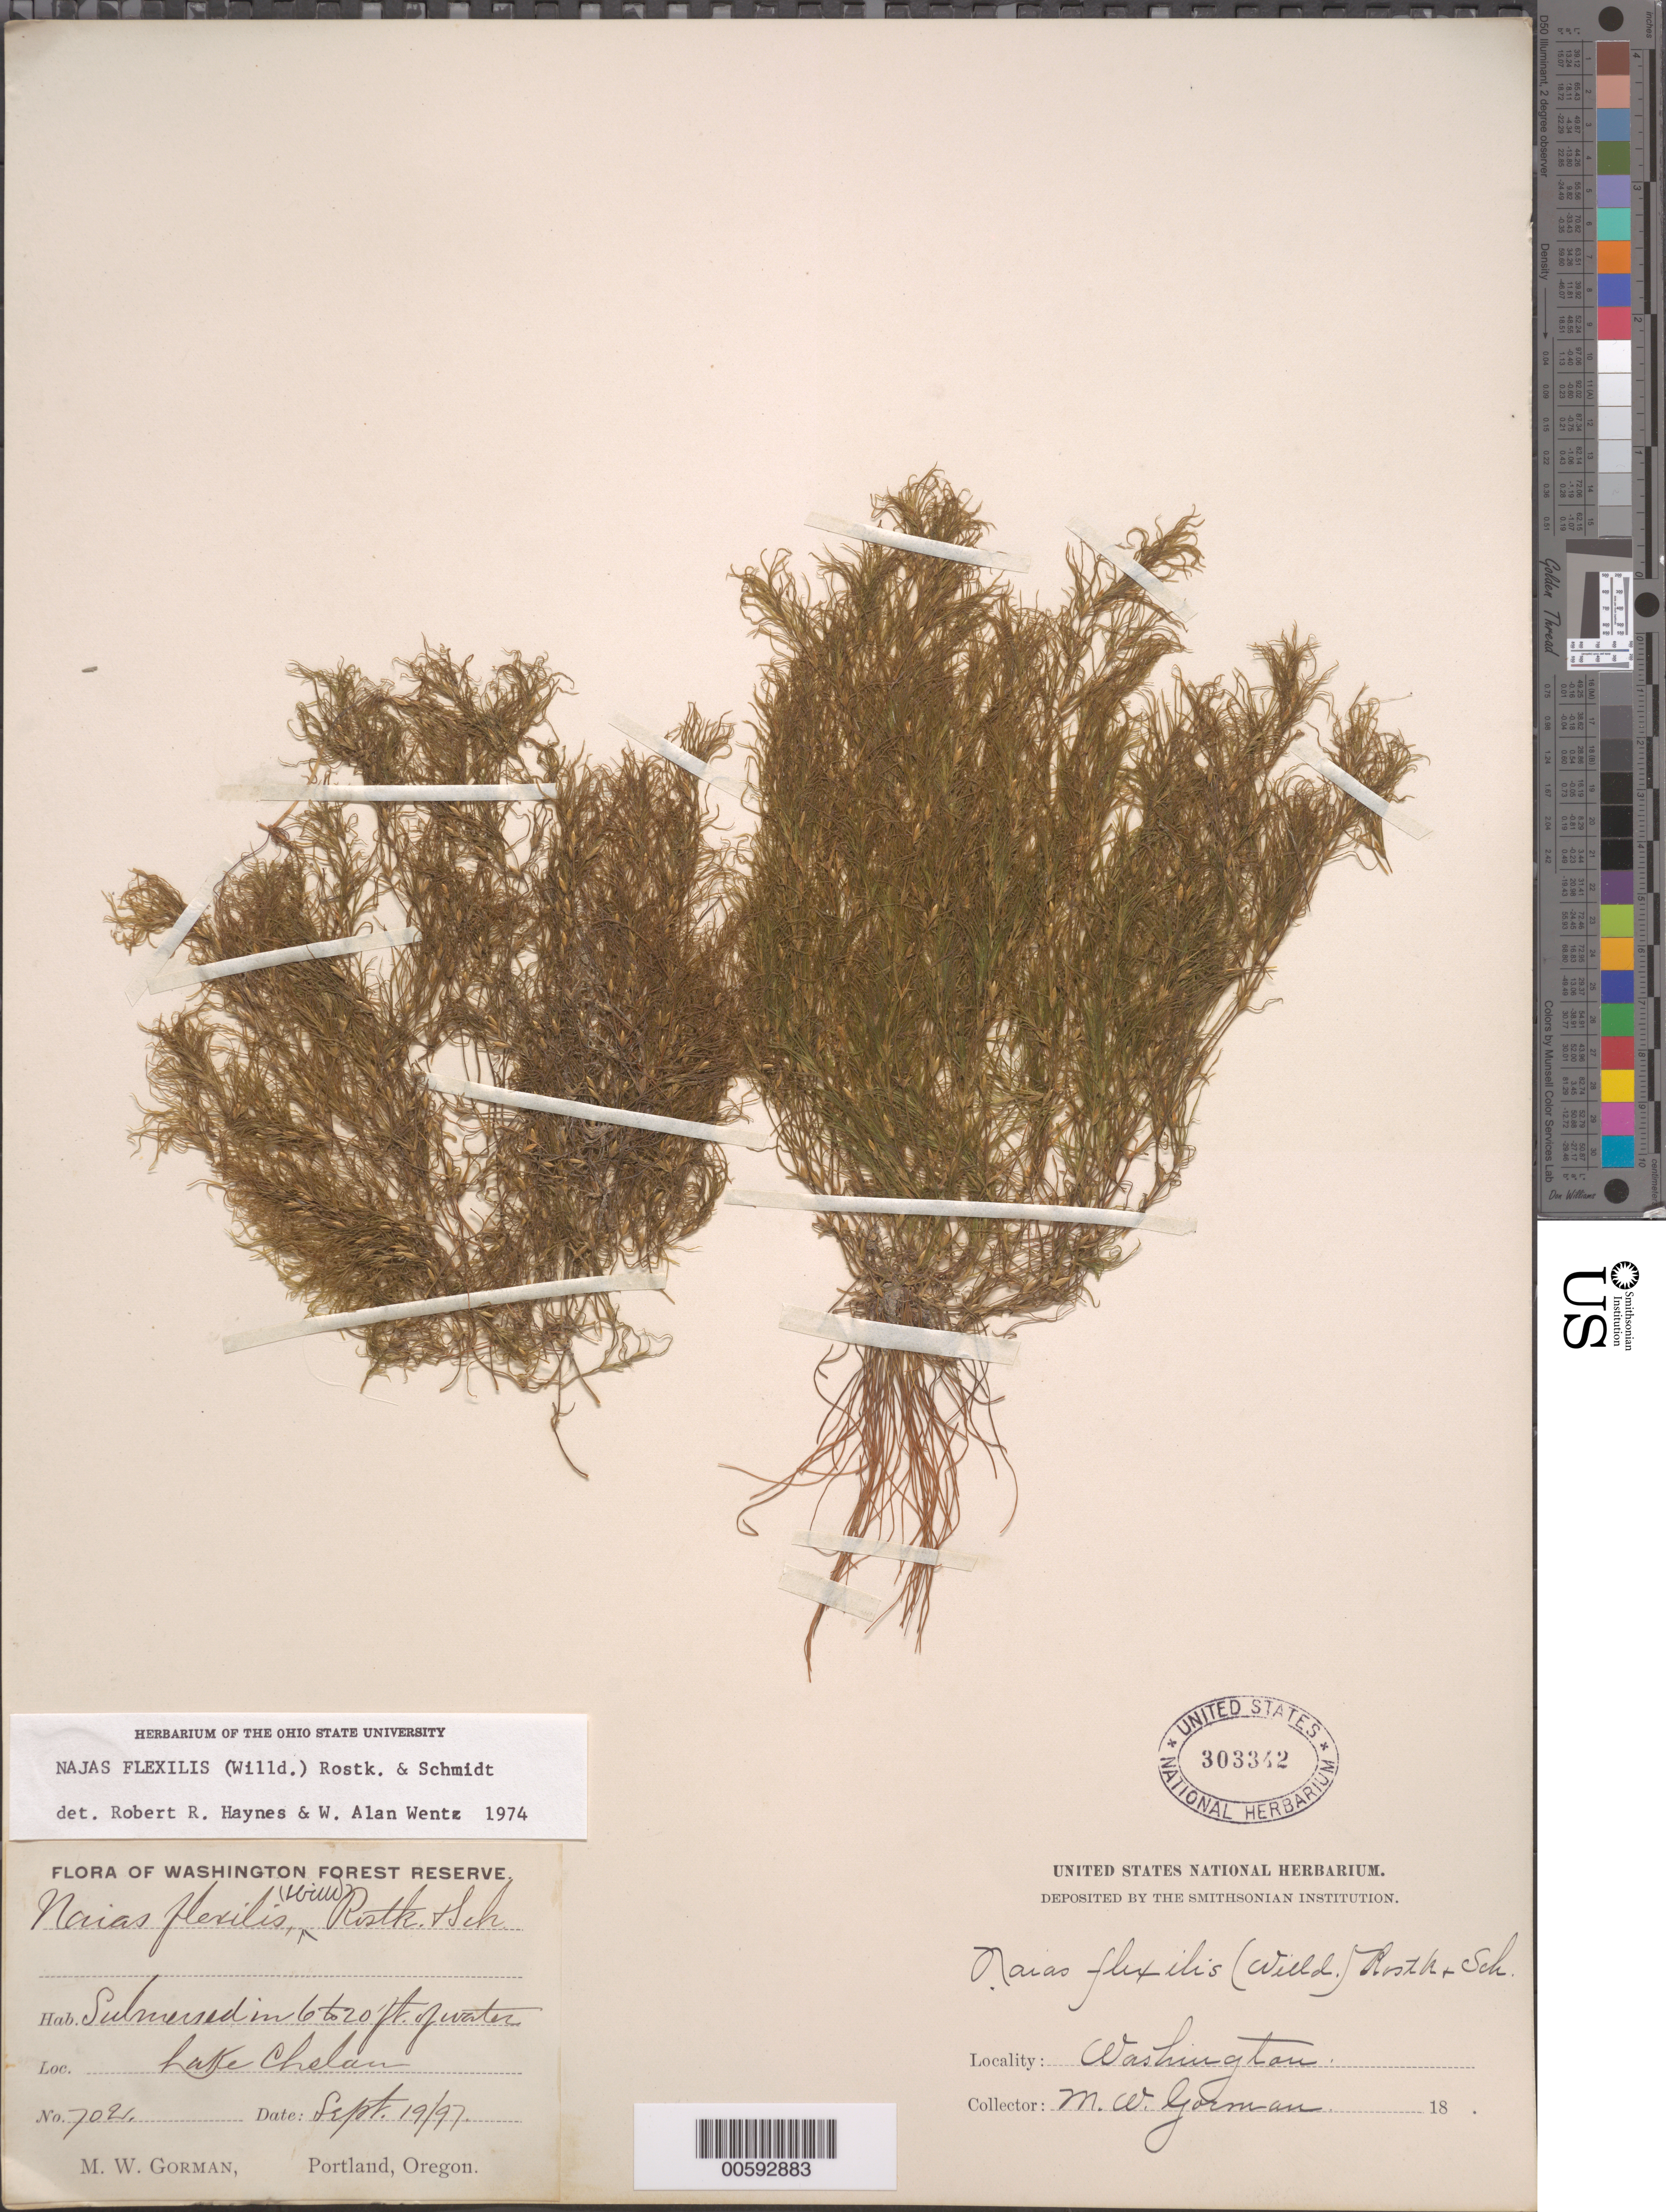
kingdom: Plantae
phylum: Tracheophyta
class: Liliopsida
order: Alismatales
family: Hydrocharitaceae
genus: Najas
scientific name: Najas flexilis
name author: (Willd.) Rostk. & Schmidt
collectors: M. W. Gorman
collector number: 702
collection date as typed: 19 Sep 1997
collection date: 1997-09-19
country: United States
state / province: Washington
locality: Washington Forest Reserve, Lake Chelan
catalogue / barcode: US 303342